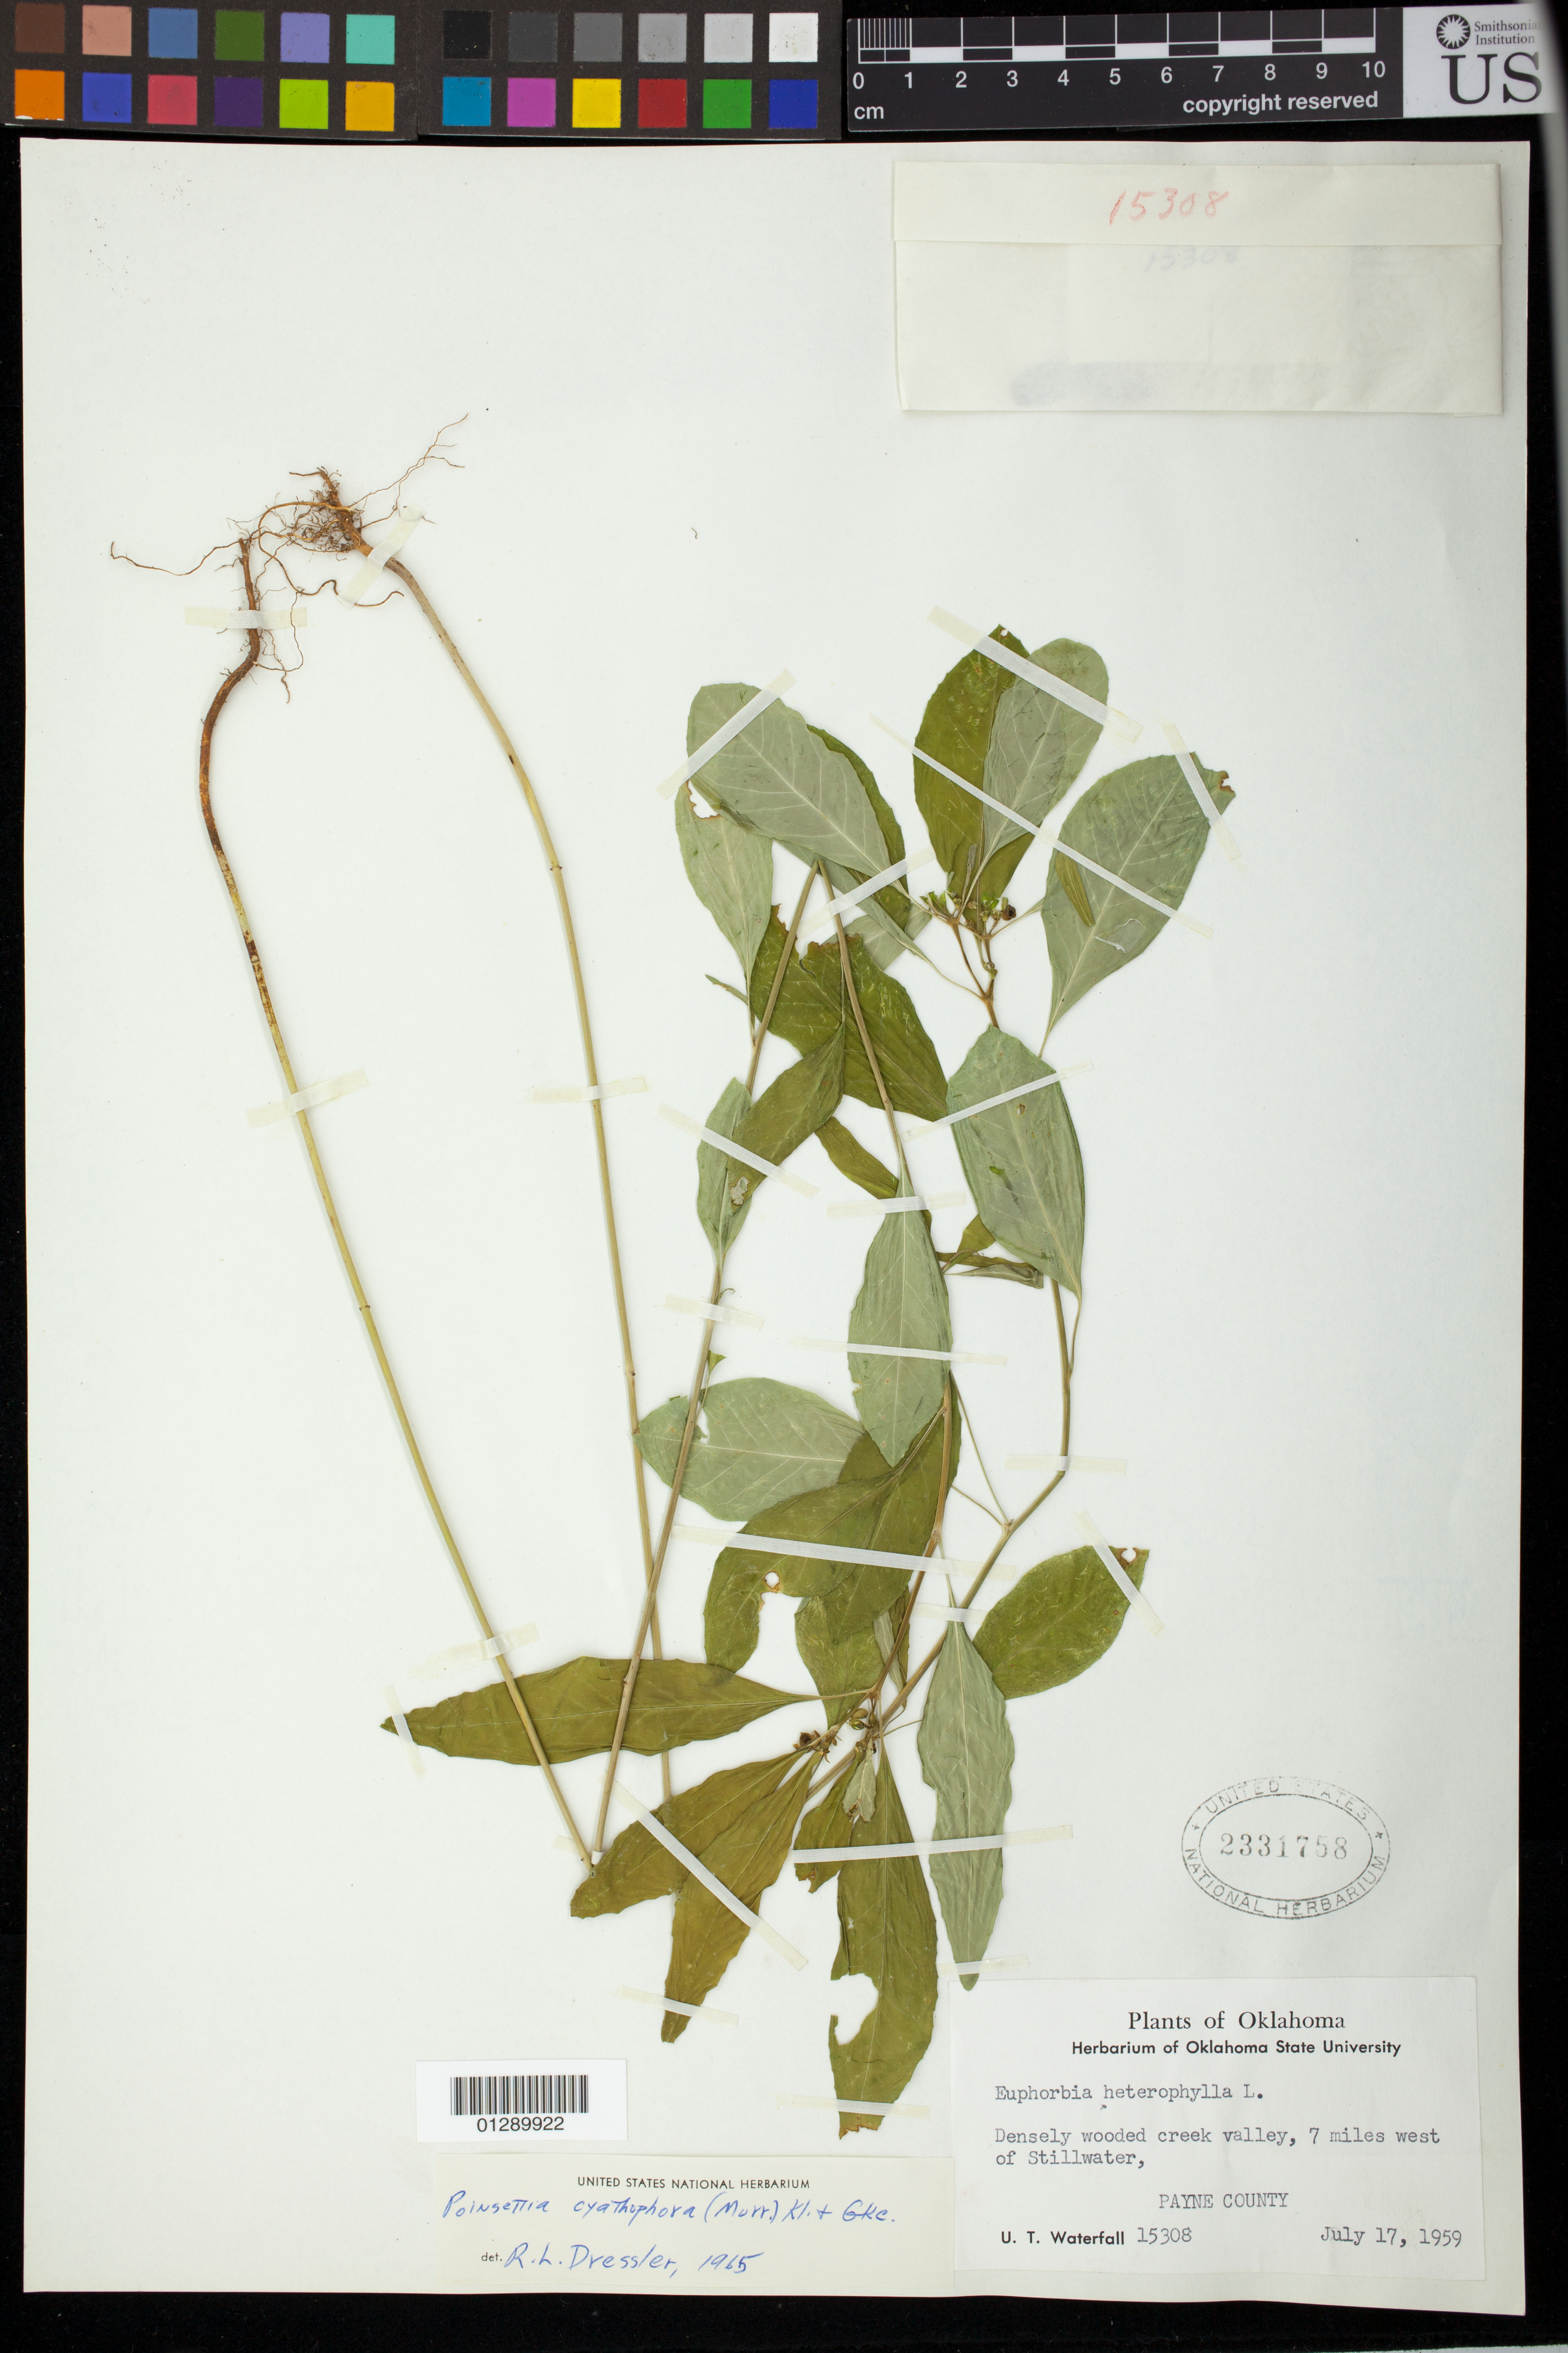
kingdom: Plantae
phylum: Tracheophyta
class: Magnoliopsida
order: Malpighiales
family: Euphorbiaceae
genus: Euphorbia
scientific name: Euphorbia heterophylla var. cyathophora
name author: (Murr.) Griseb.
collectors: U. T. Waterfall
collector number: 15308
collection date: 1959-07-17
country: United States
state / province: Oklahoma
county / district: Payne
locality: Creek valley, 7 miles west of Stillwater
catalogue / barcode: US 2331758